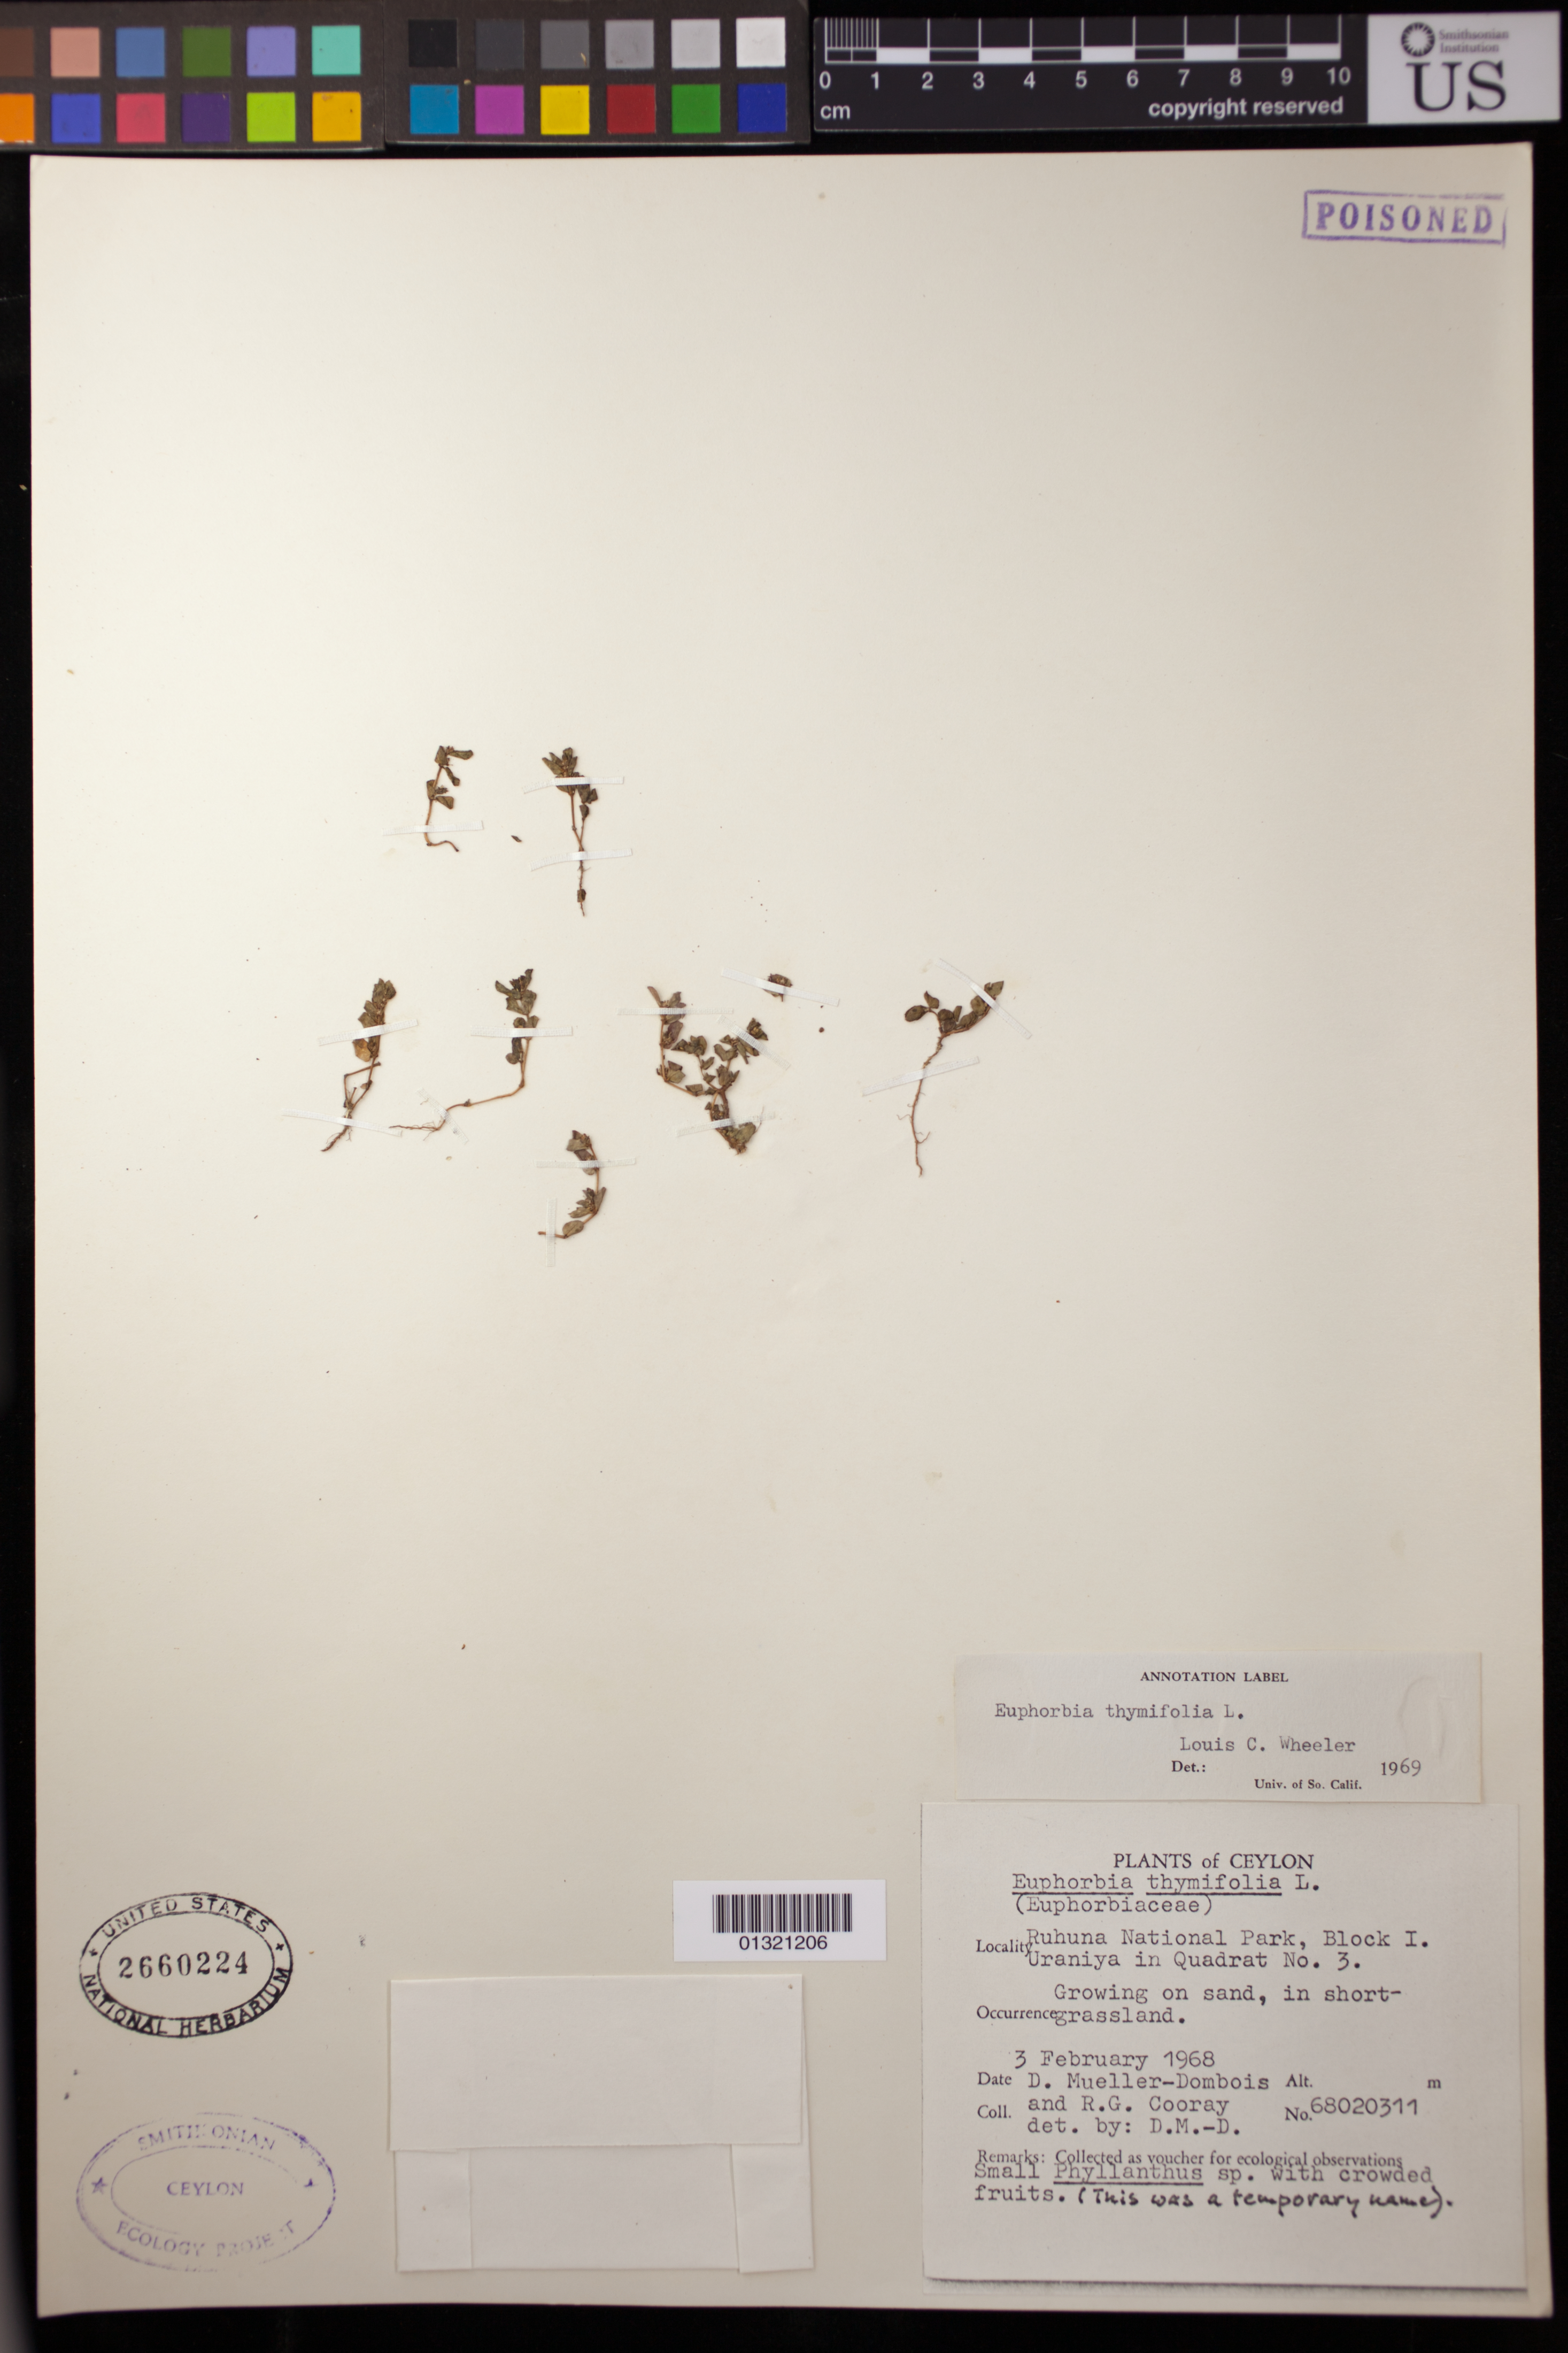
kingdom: Plantae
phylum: Tracheophyta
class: Magnoliopsida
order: Malpighiales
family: Euphorbiaceae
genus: Euphorbia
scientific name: Euphorbia thymifolia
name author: L.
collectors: D. Mueller-Dombois & R. Cooray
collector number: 68020311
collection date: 1968-02-03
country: Sri Lanka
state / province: Southern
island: Ceylon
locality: Ruhuna National Park, Block I., Uraniya in Quadrat No. 3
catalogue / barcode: US 2660224